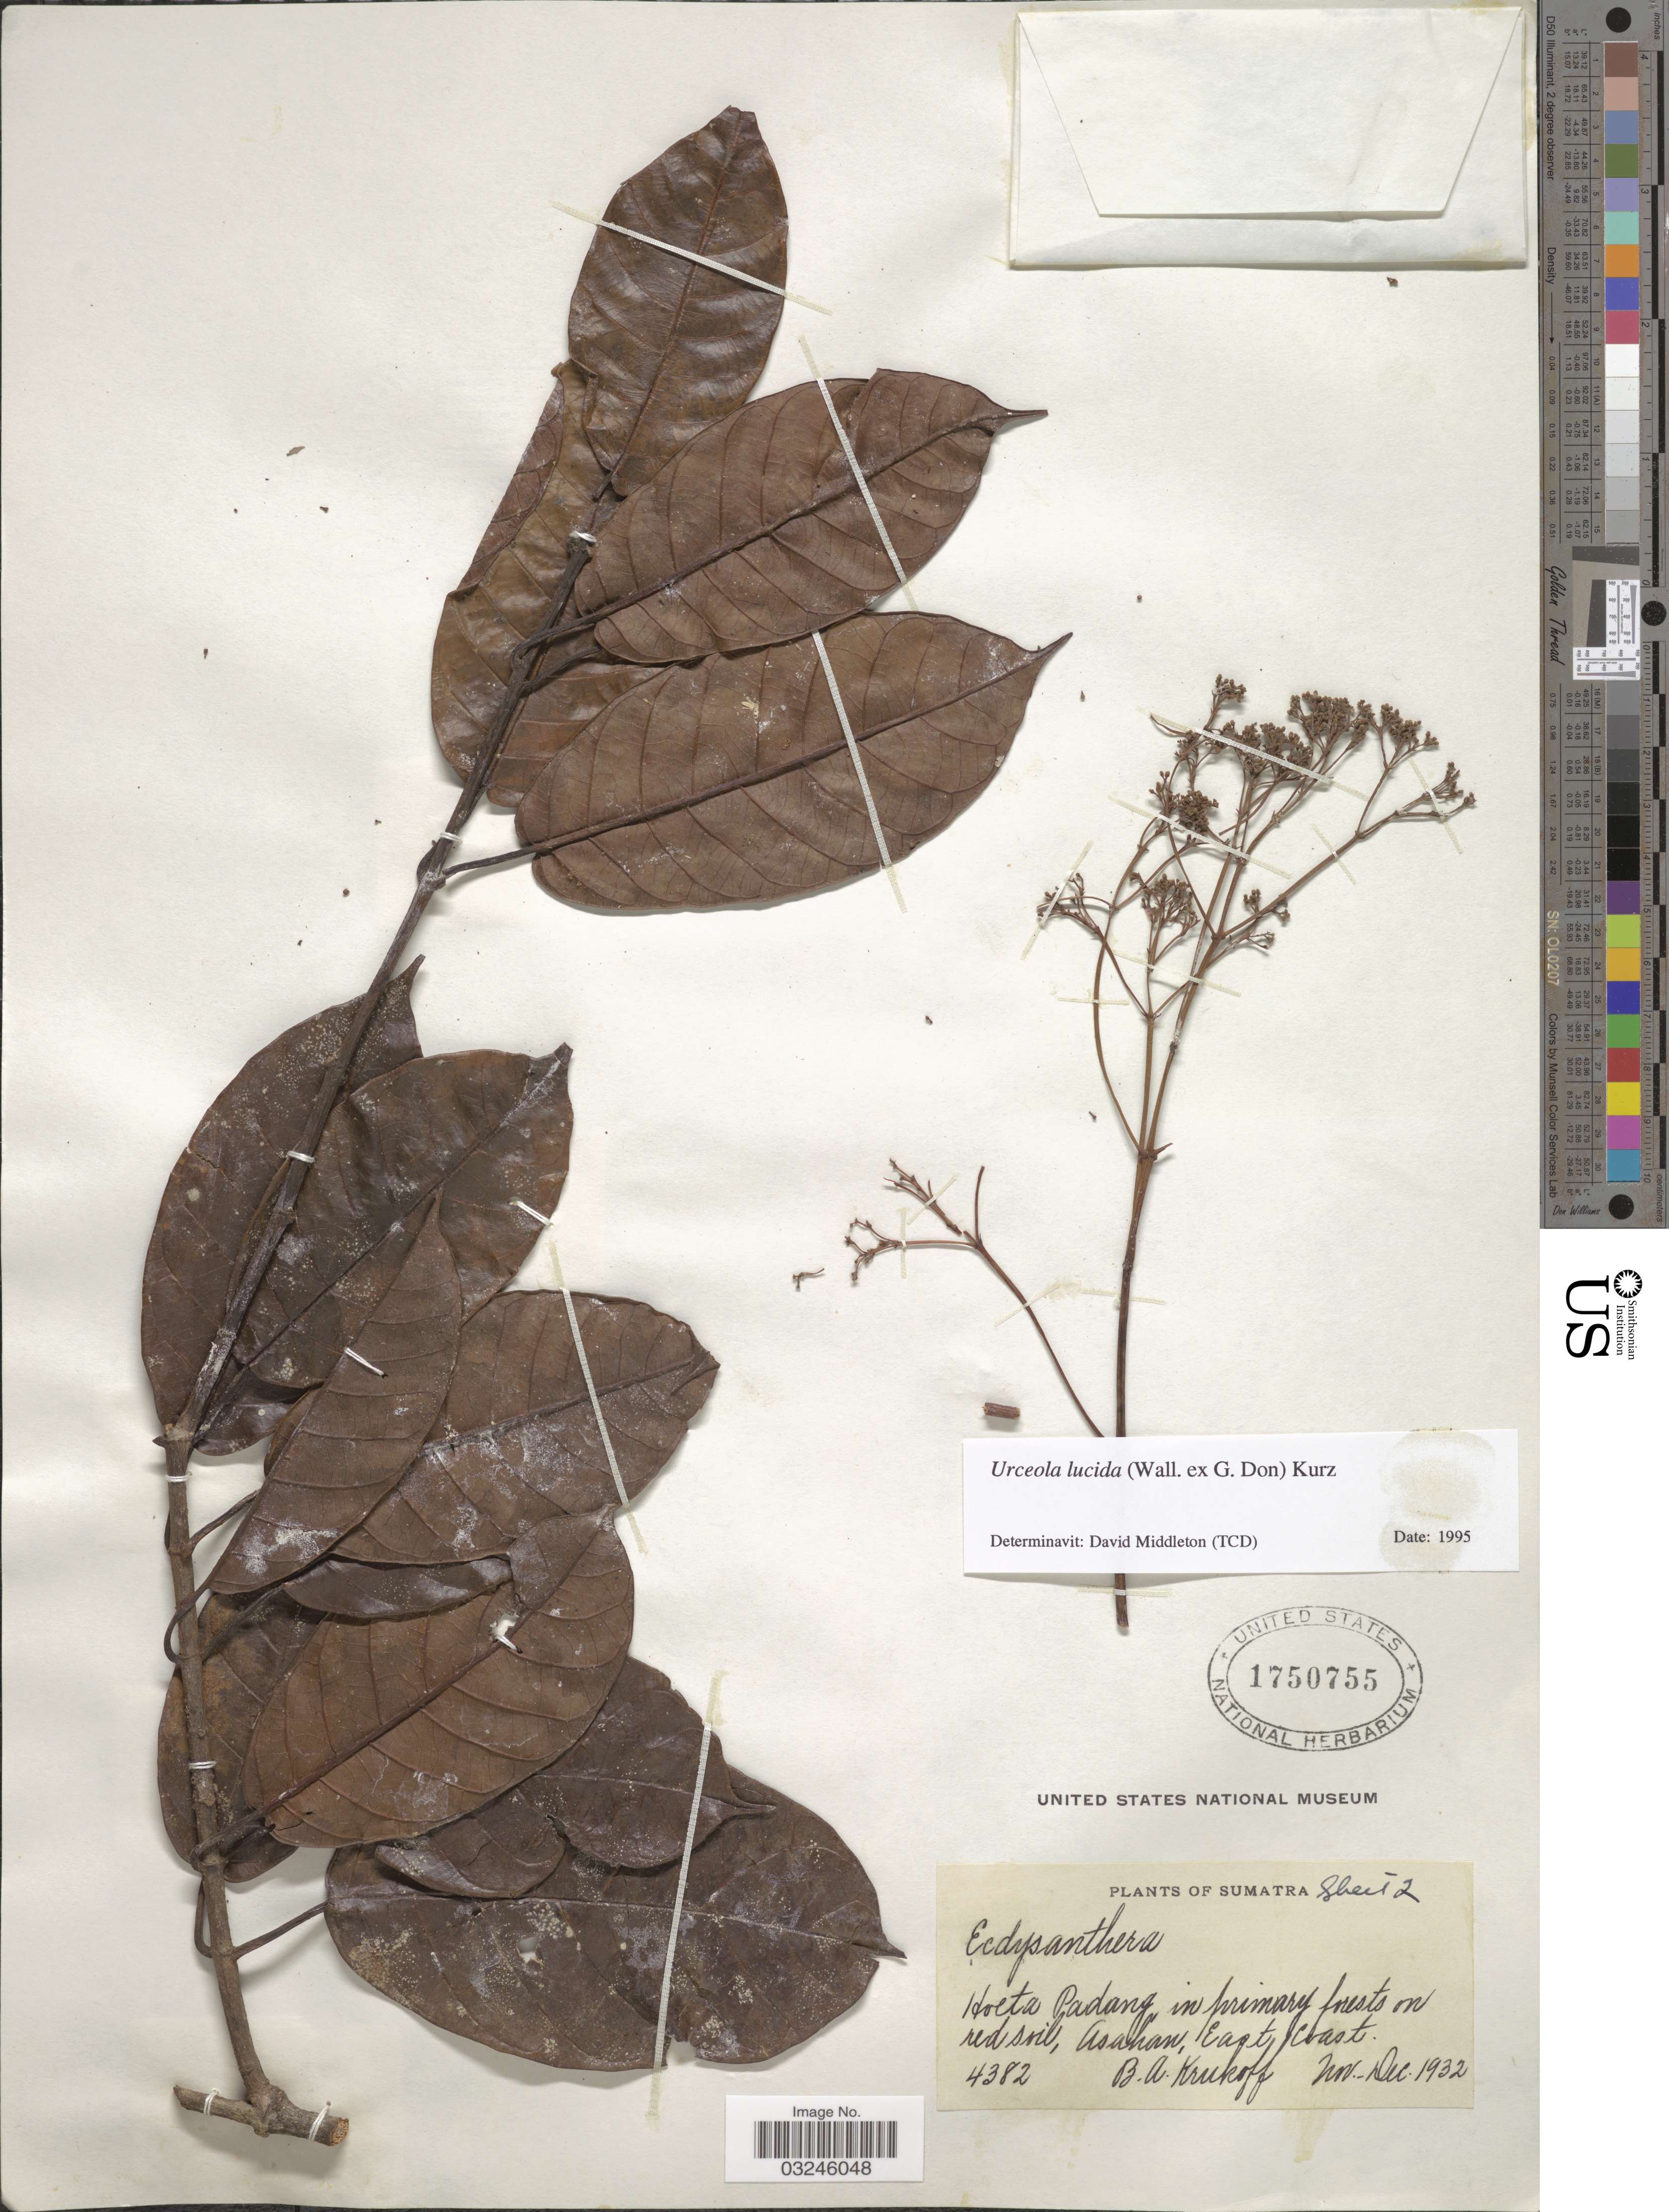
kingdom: Plantae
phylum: Tracheophyta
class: Magnoliopsida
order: Gentianales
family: Apocynaceae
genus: Urceola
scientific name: Urceola lucida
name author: (A. DC.) Benth. & Hook. f. ex Kurz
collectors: B. A. Krukoff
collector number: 4382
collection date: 1932-11/1932-12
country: Indonesia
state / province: Sumatra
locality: Hoeta Padang, in primary forest on red soil, Asahan, East Coast.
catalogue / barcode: US 1750755